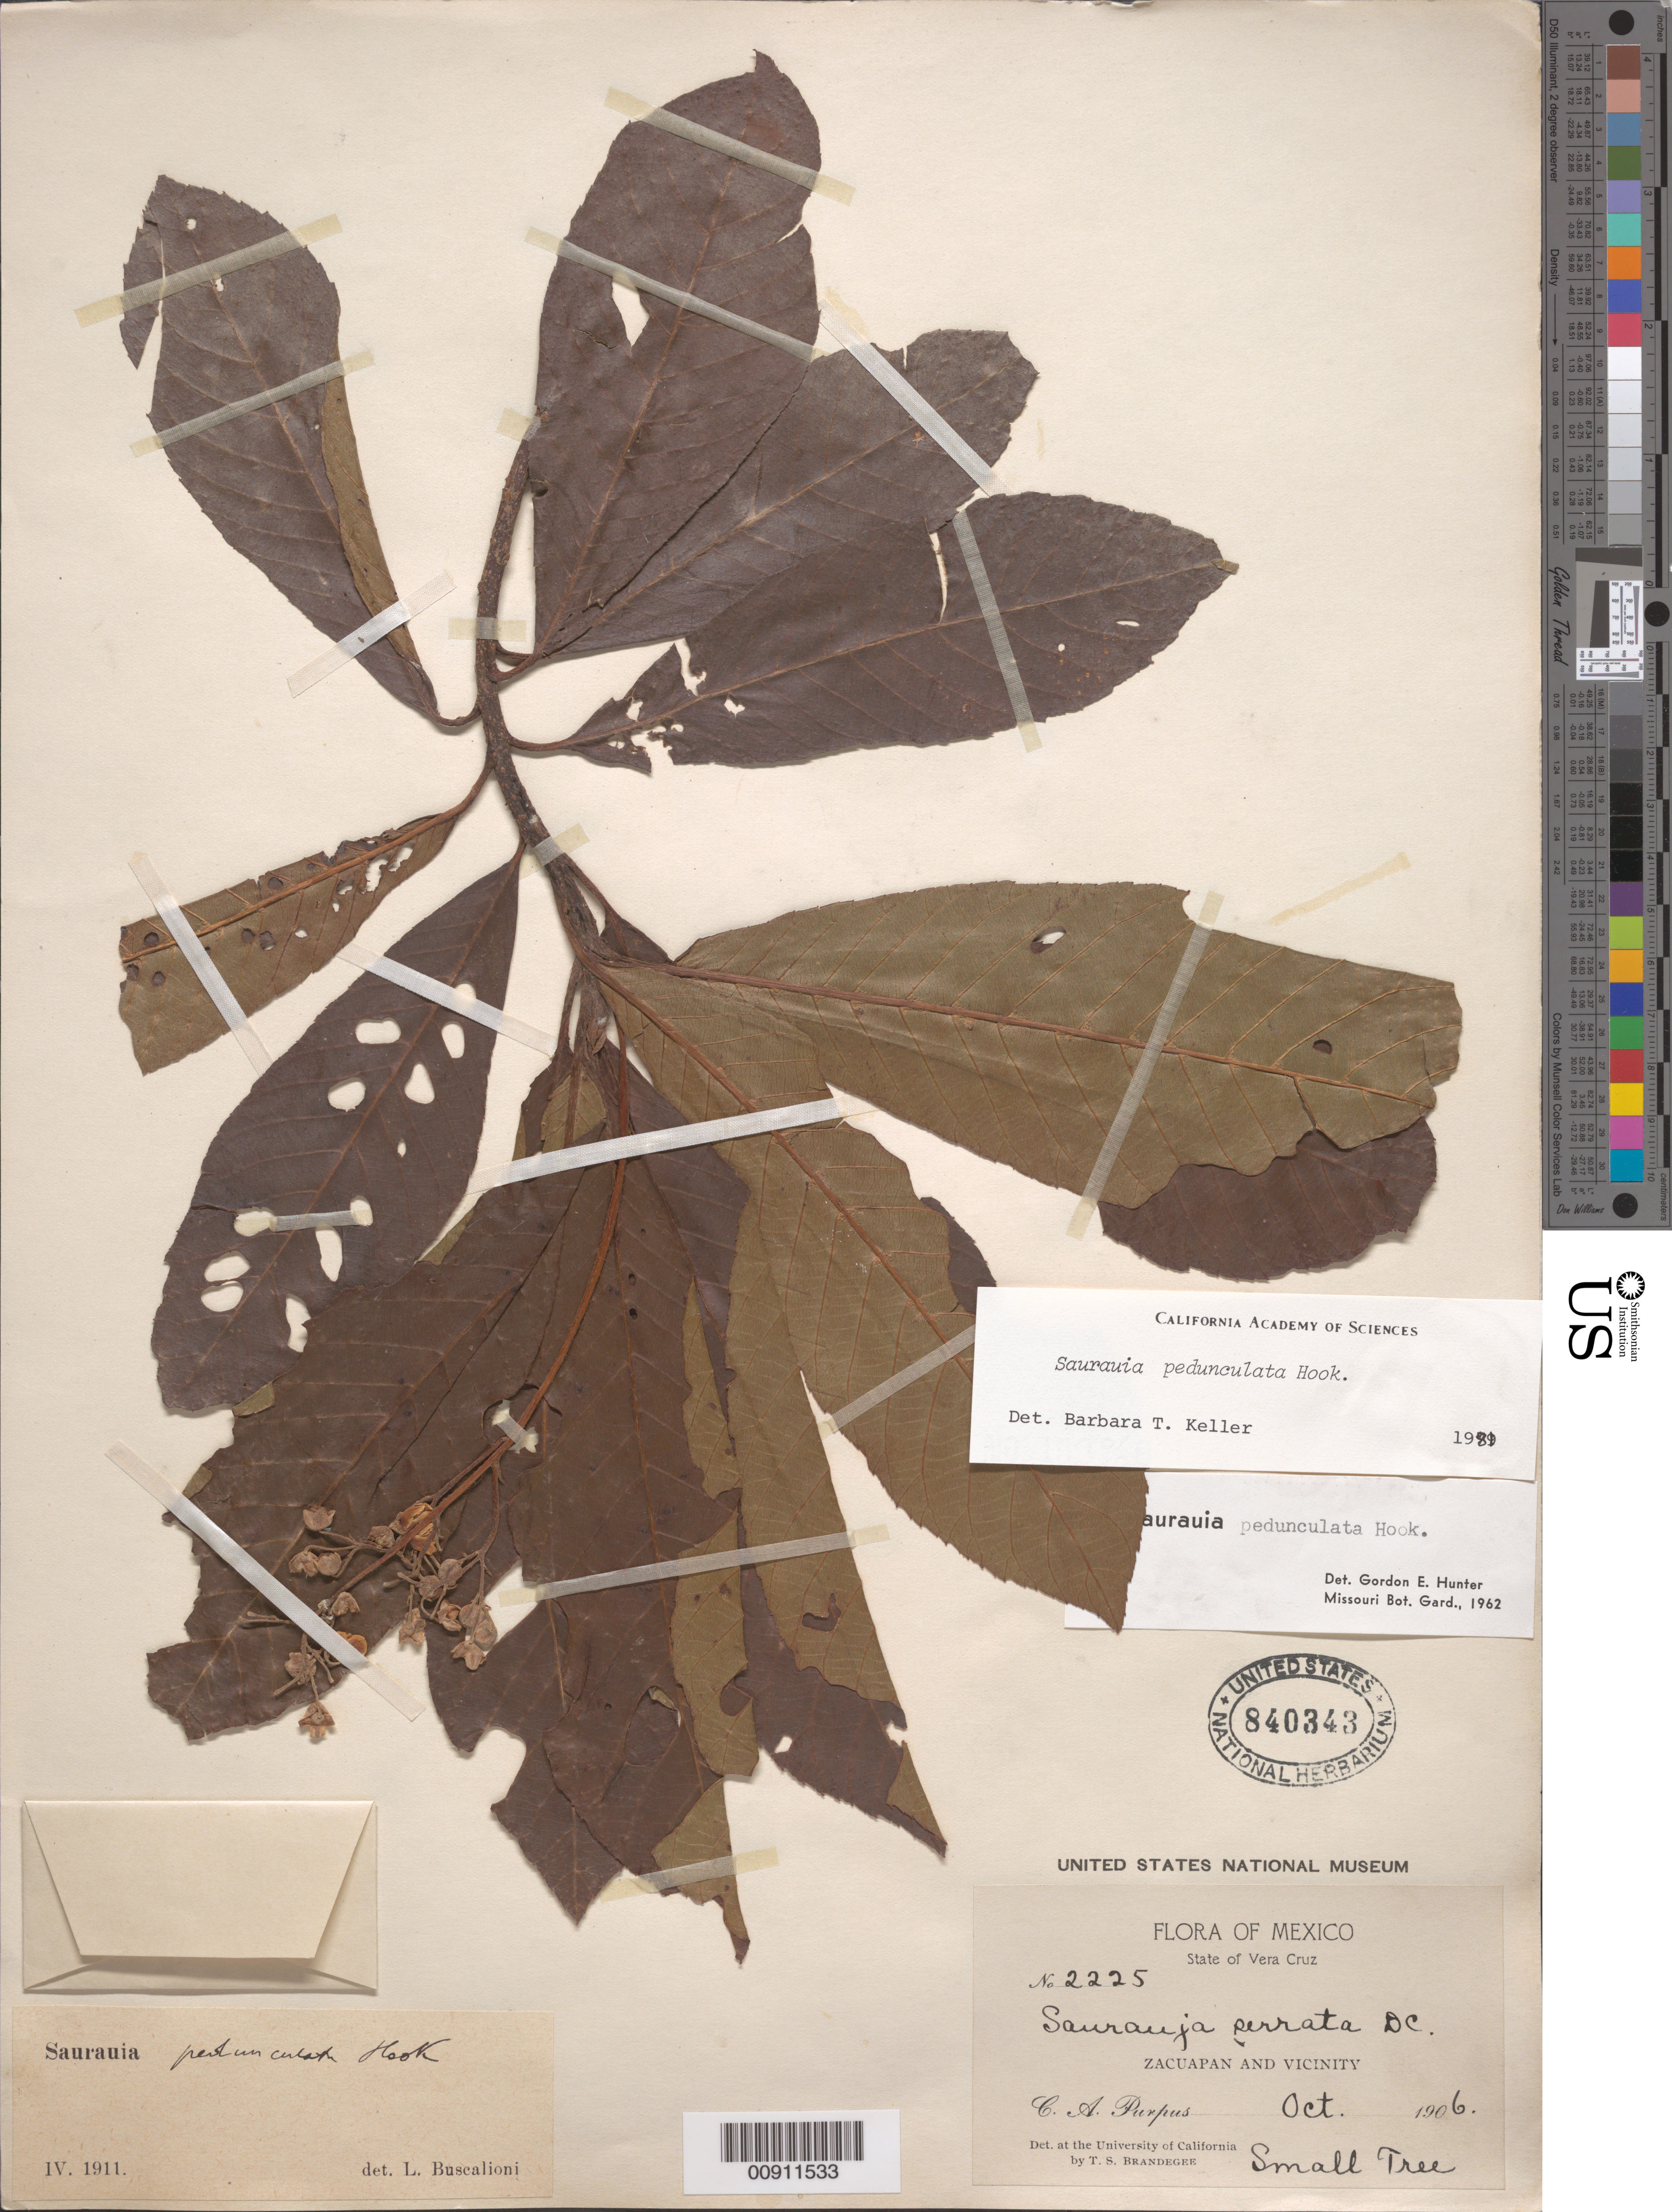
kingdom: Plantae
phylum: Tracheophyta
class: Magnoliopsida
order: Ericales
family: Actinidiaceae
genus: Saurauia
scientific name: Saurauia pedunculata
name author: Hook.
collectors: C. A. Purpus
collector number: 2225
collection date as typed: Oct 1906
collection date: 1906-10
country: Mexico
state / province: Veracruz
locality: Zacuapan and vicinity. State of Veracruz.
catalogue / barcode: US 840343